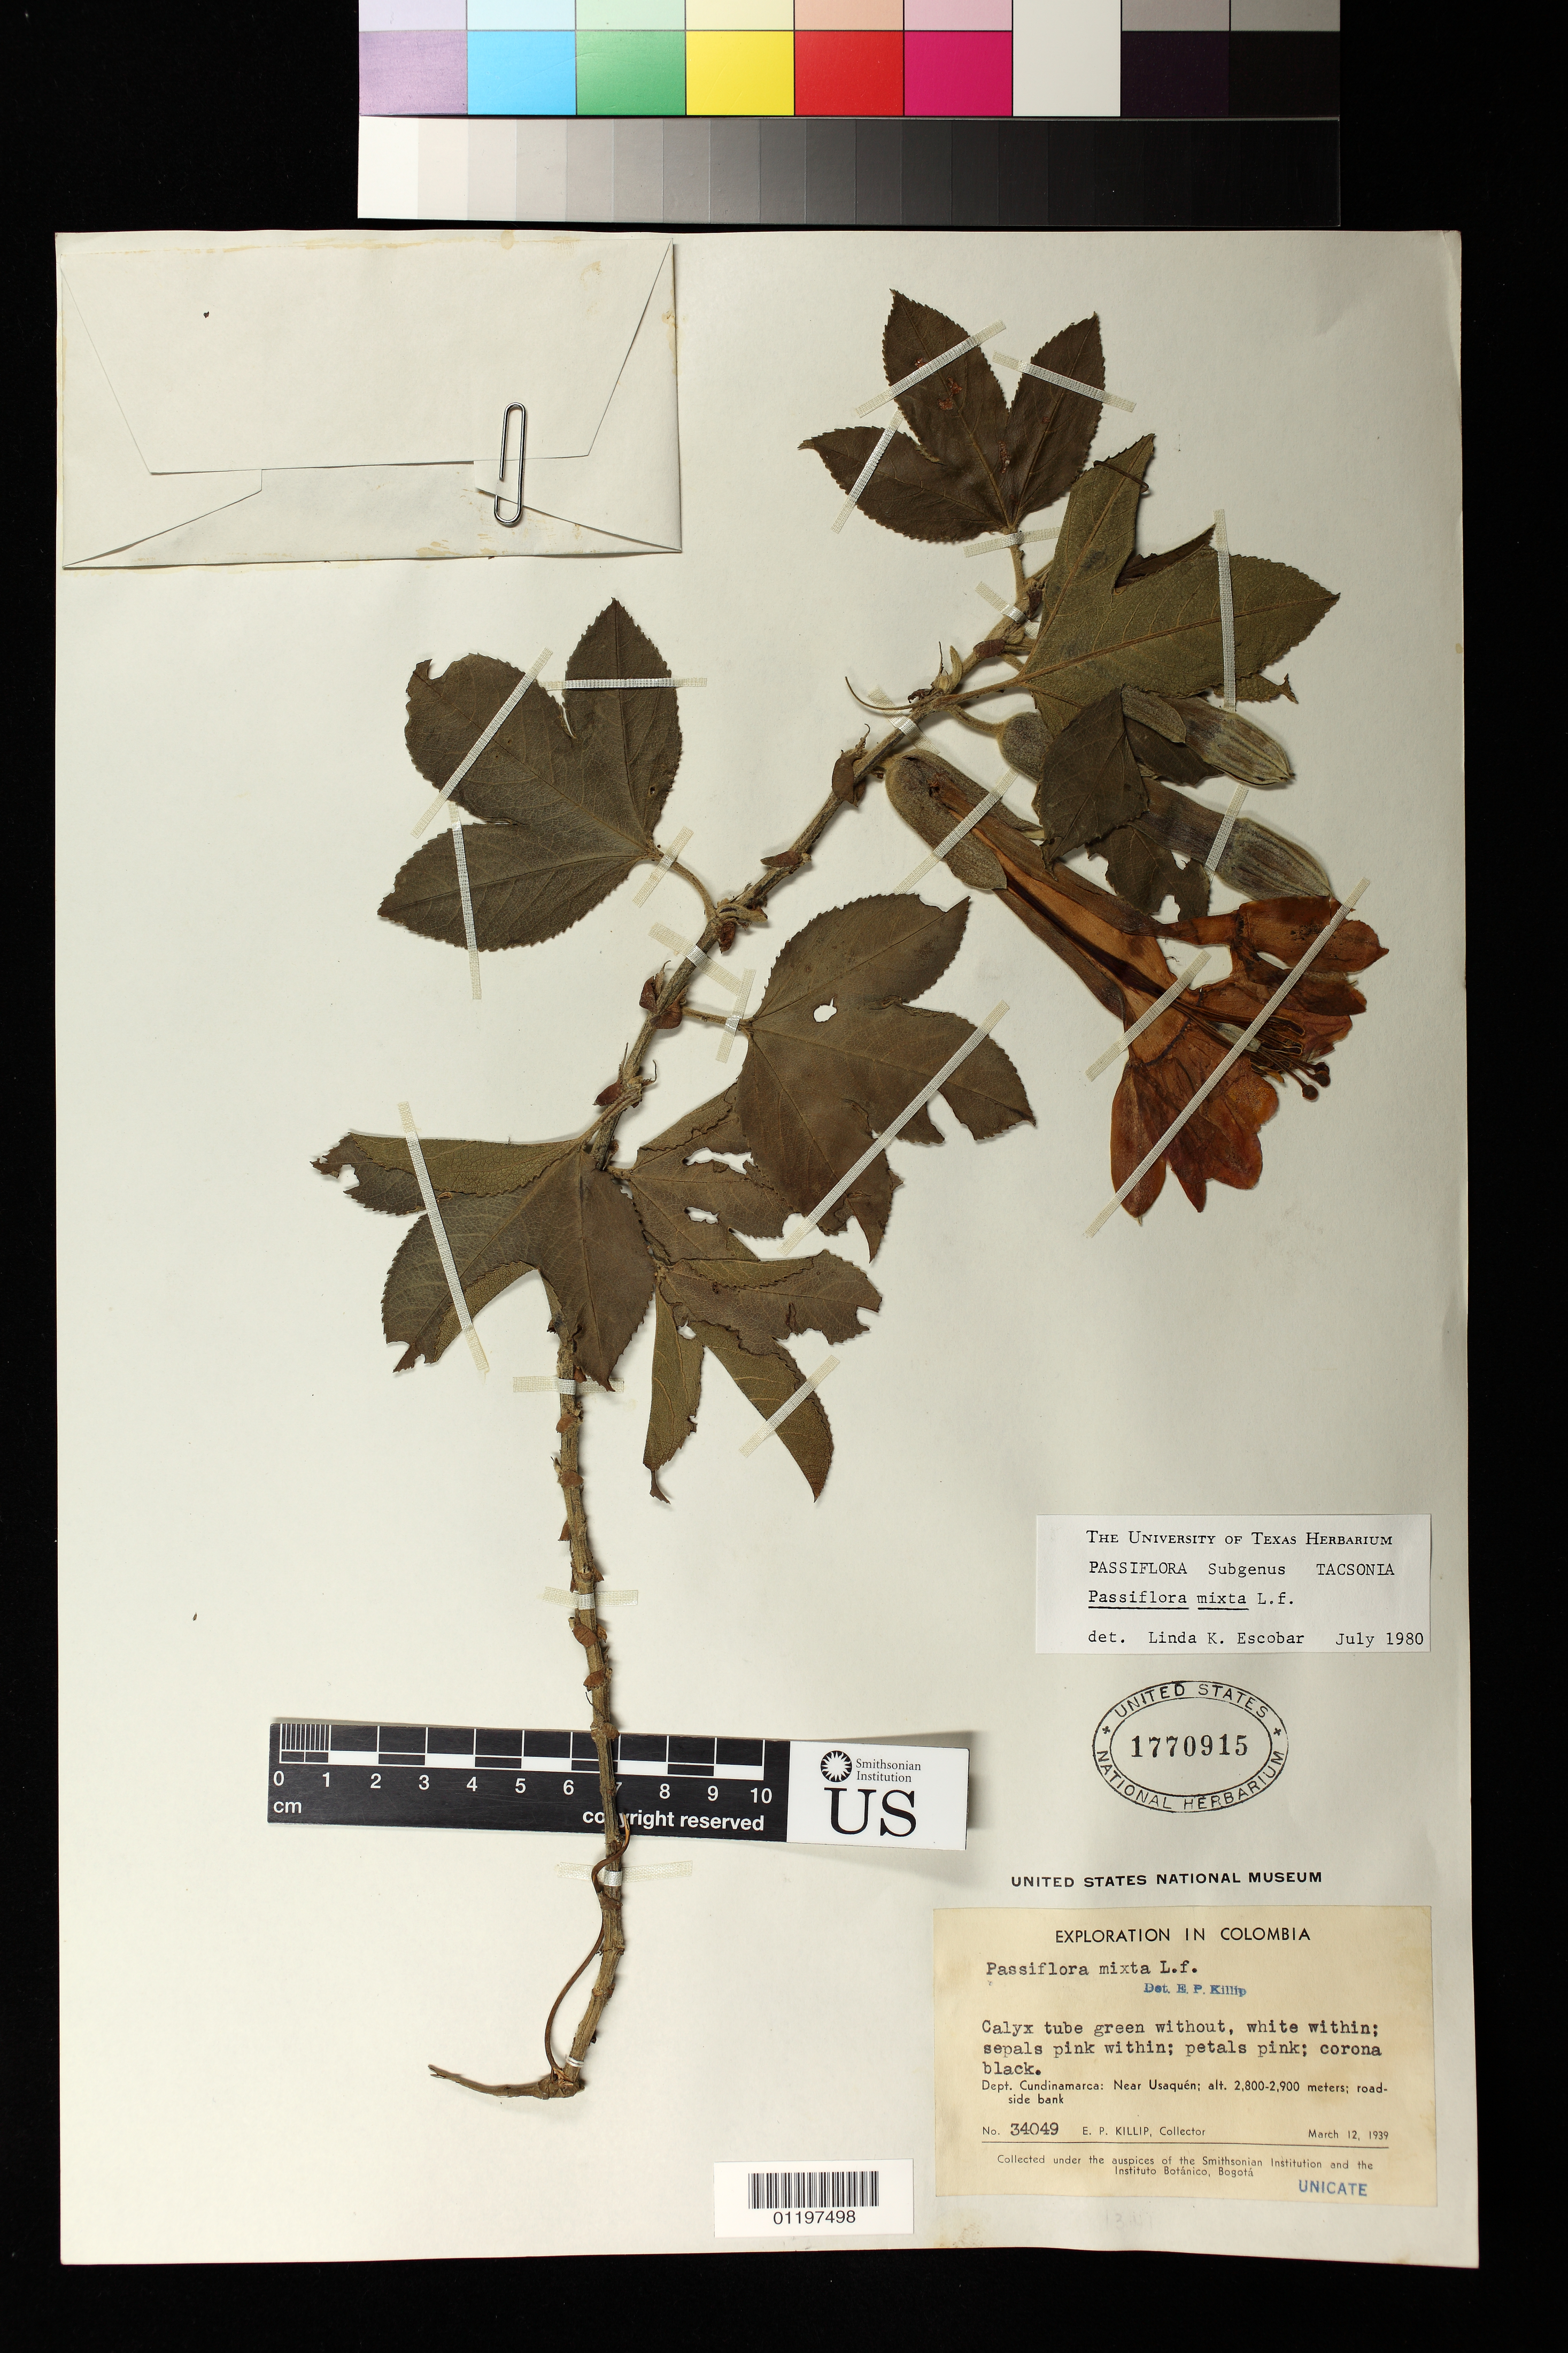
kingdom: Plantae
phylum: Tracheophyta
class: Magnoliopsida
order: Malpighiales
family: Passifloraceae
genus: Passiflora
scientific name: Passiflora mixta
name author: L. f.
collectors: E. P. Killip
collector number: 34049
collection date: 1939-03-12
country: Colombia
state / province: Cundinamarca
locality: Dept. Cundinamarca: Near Usaquén; 2,800-2,900 meters; road-side bank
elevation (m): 2800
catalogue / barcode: US 1770915